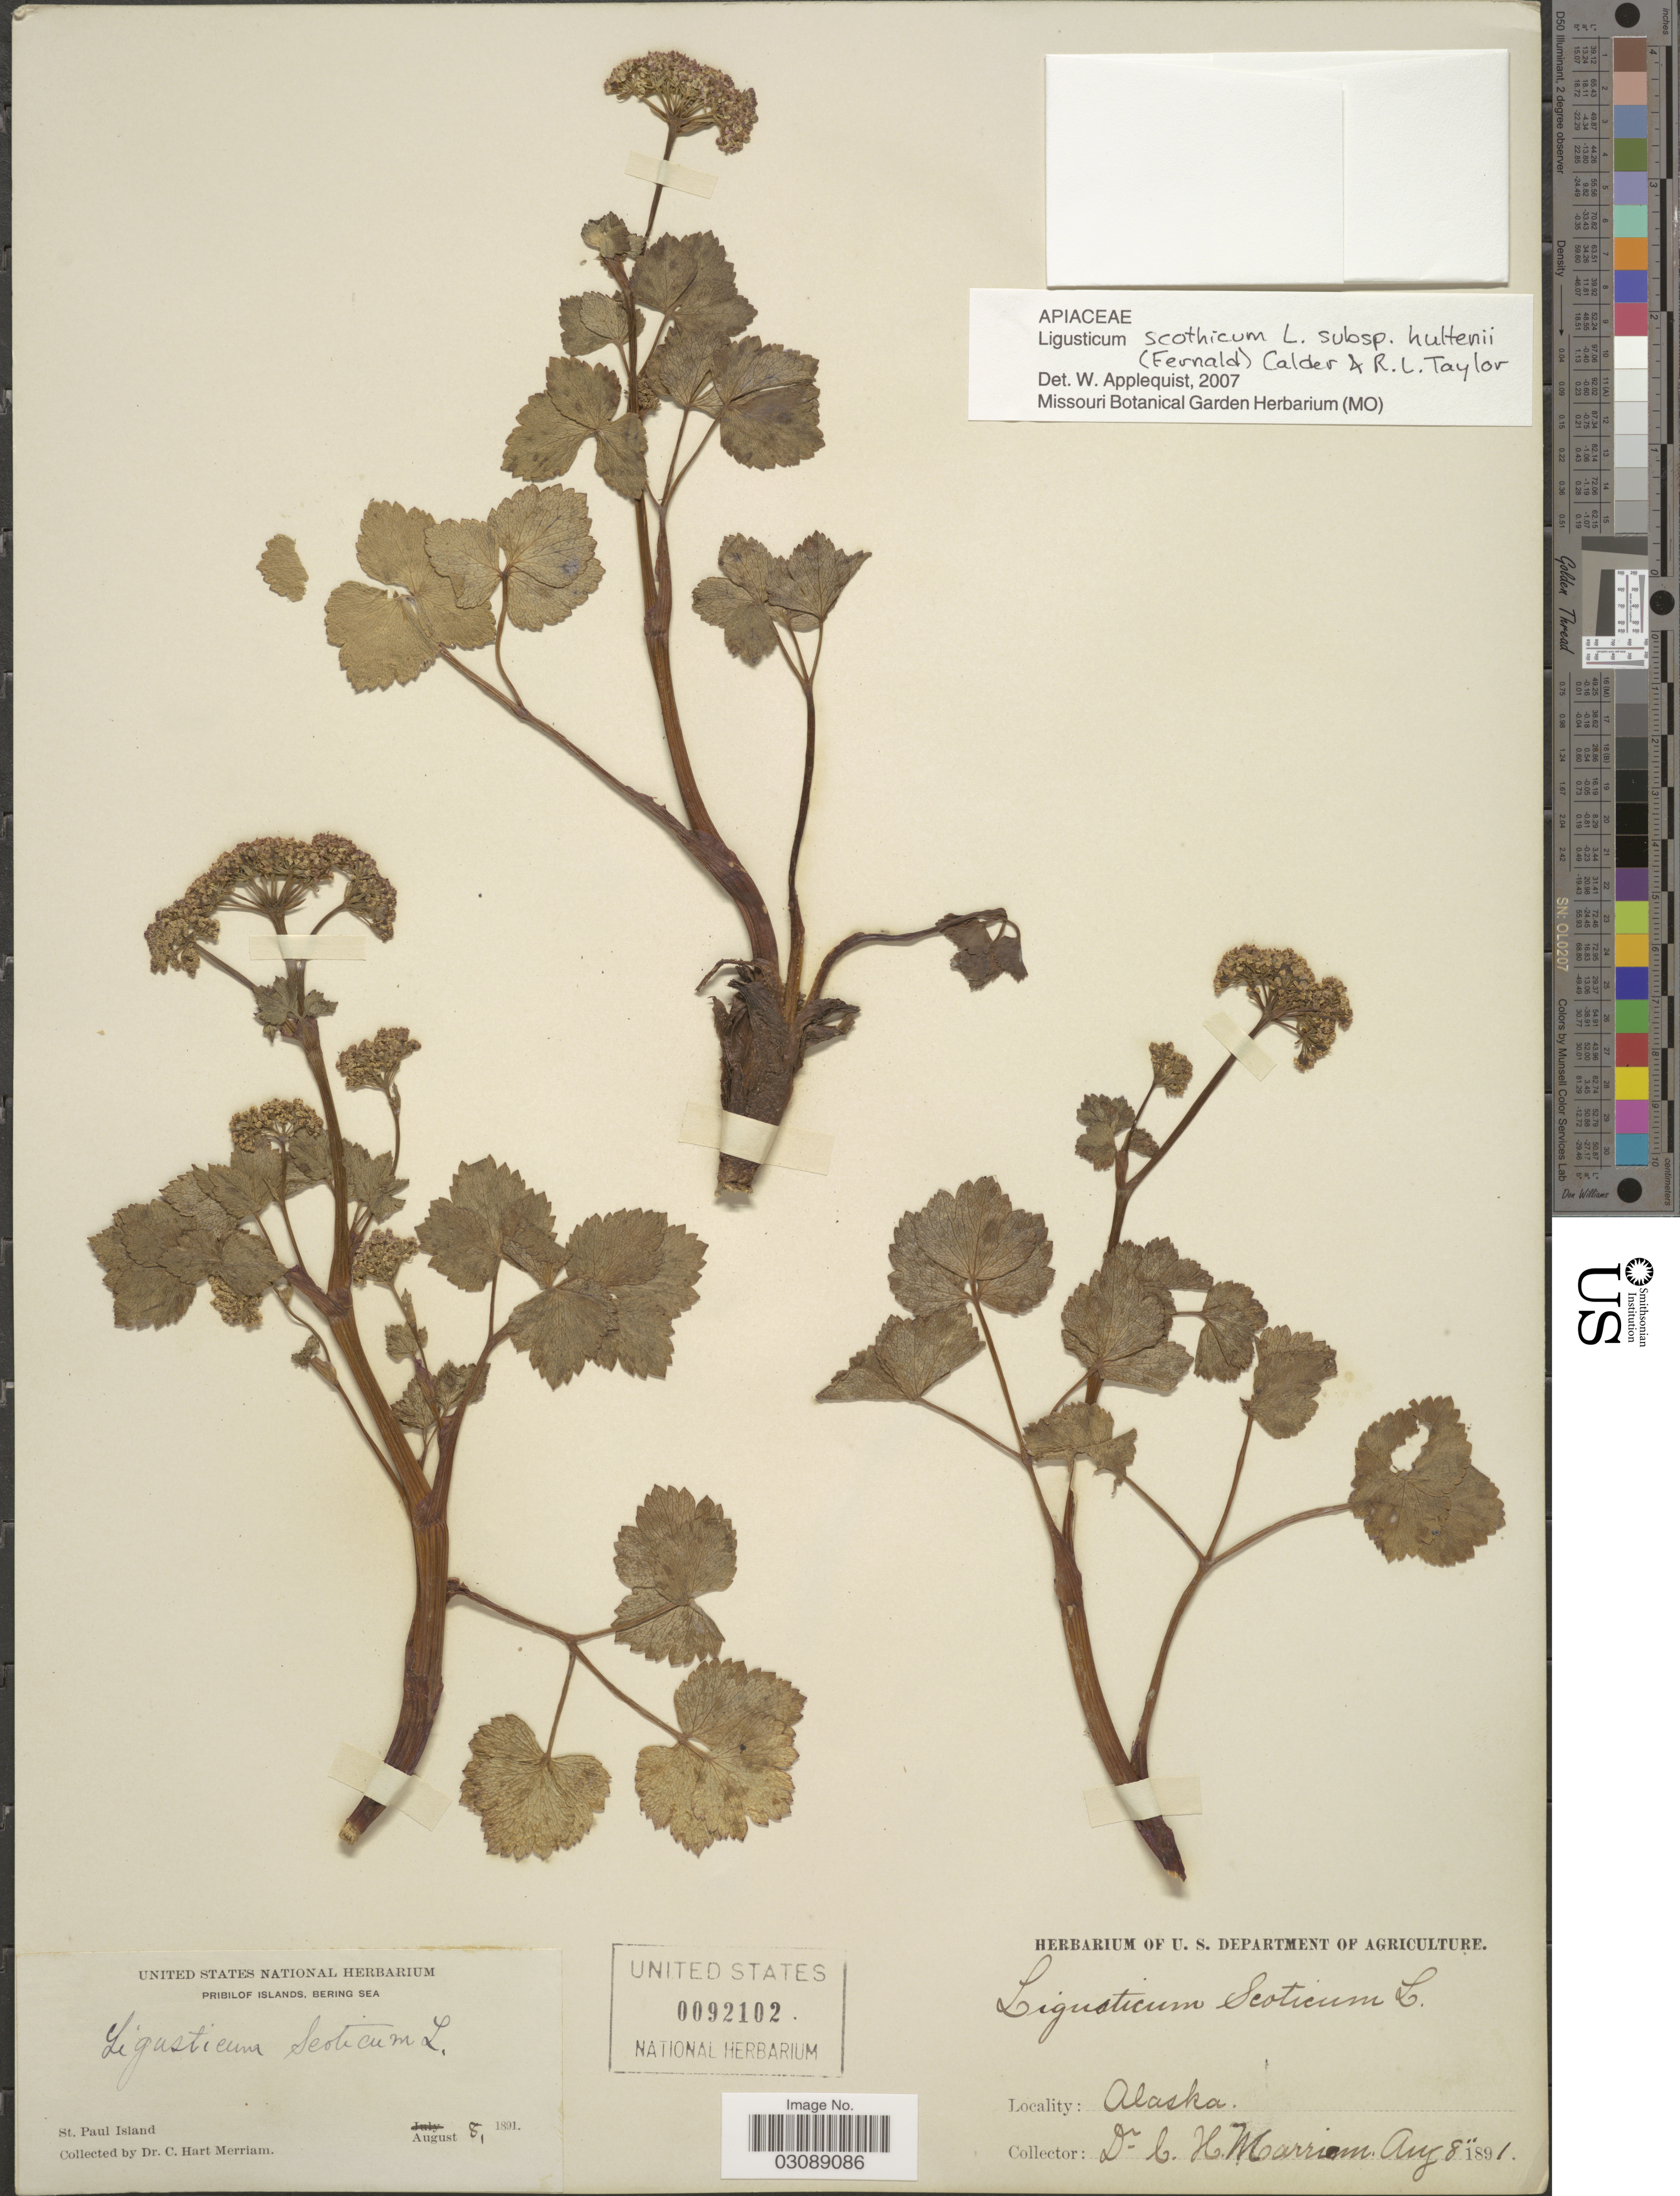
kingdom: Plantae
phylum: Tracheophyta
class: Magnoliopsida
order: Apiales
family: Apiaceae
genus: Ligusticum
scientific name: Ligusticum scoticum subsp. hultenii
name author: (Fernald) Calder & Roy L. Taylor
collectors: C. Merriam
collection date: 1891-08-08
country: United States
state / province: Alaska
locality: Pribilof Islands, Bering sea, St. Paul Island.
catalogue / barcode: US 92102